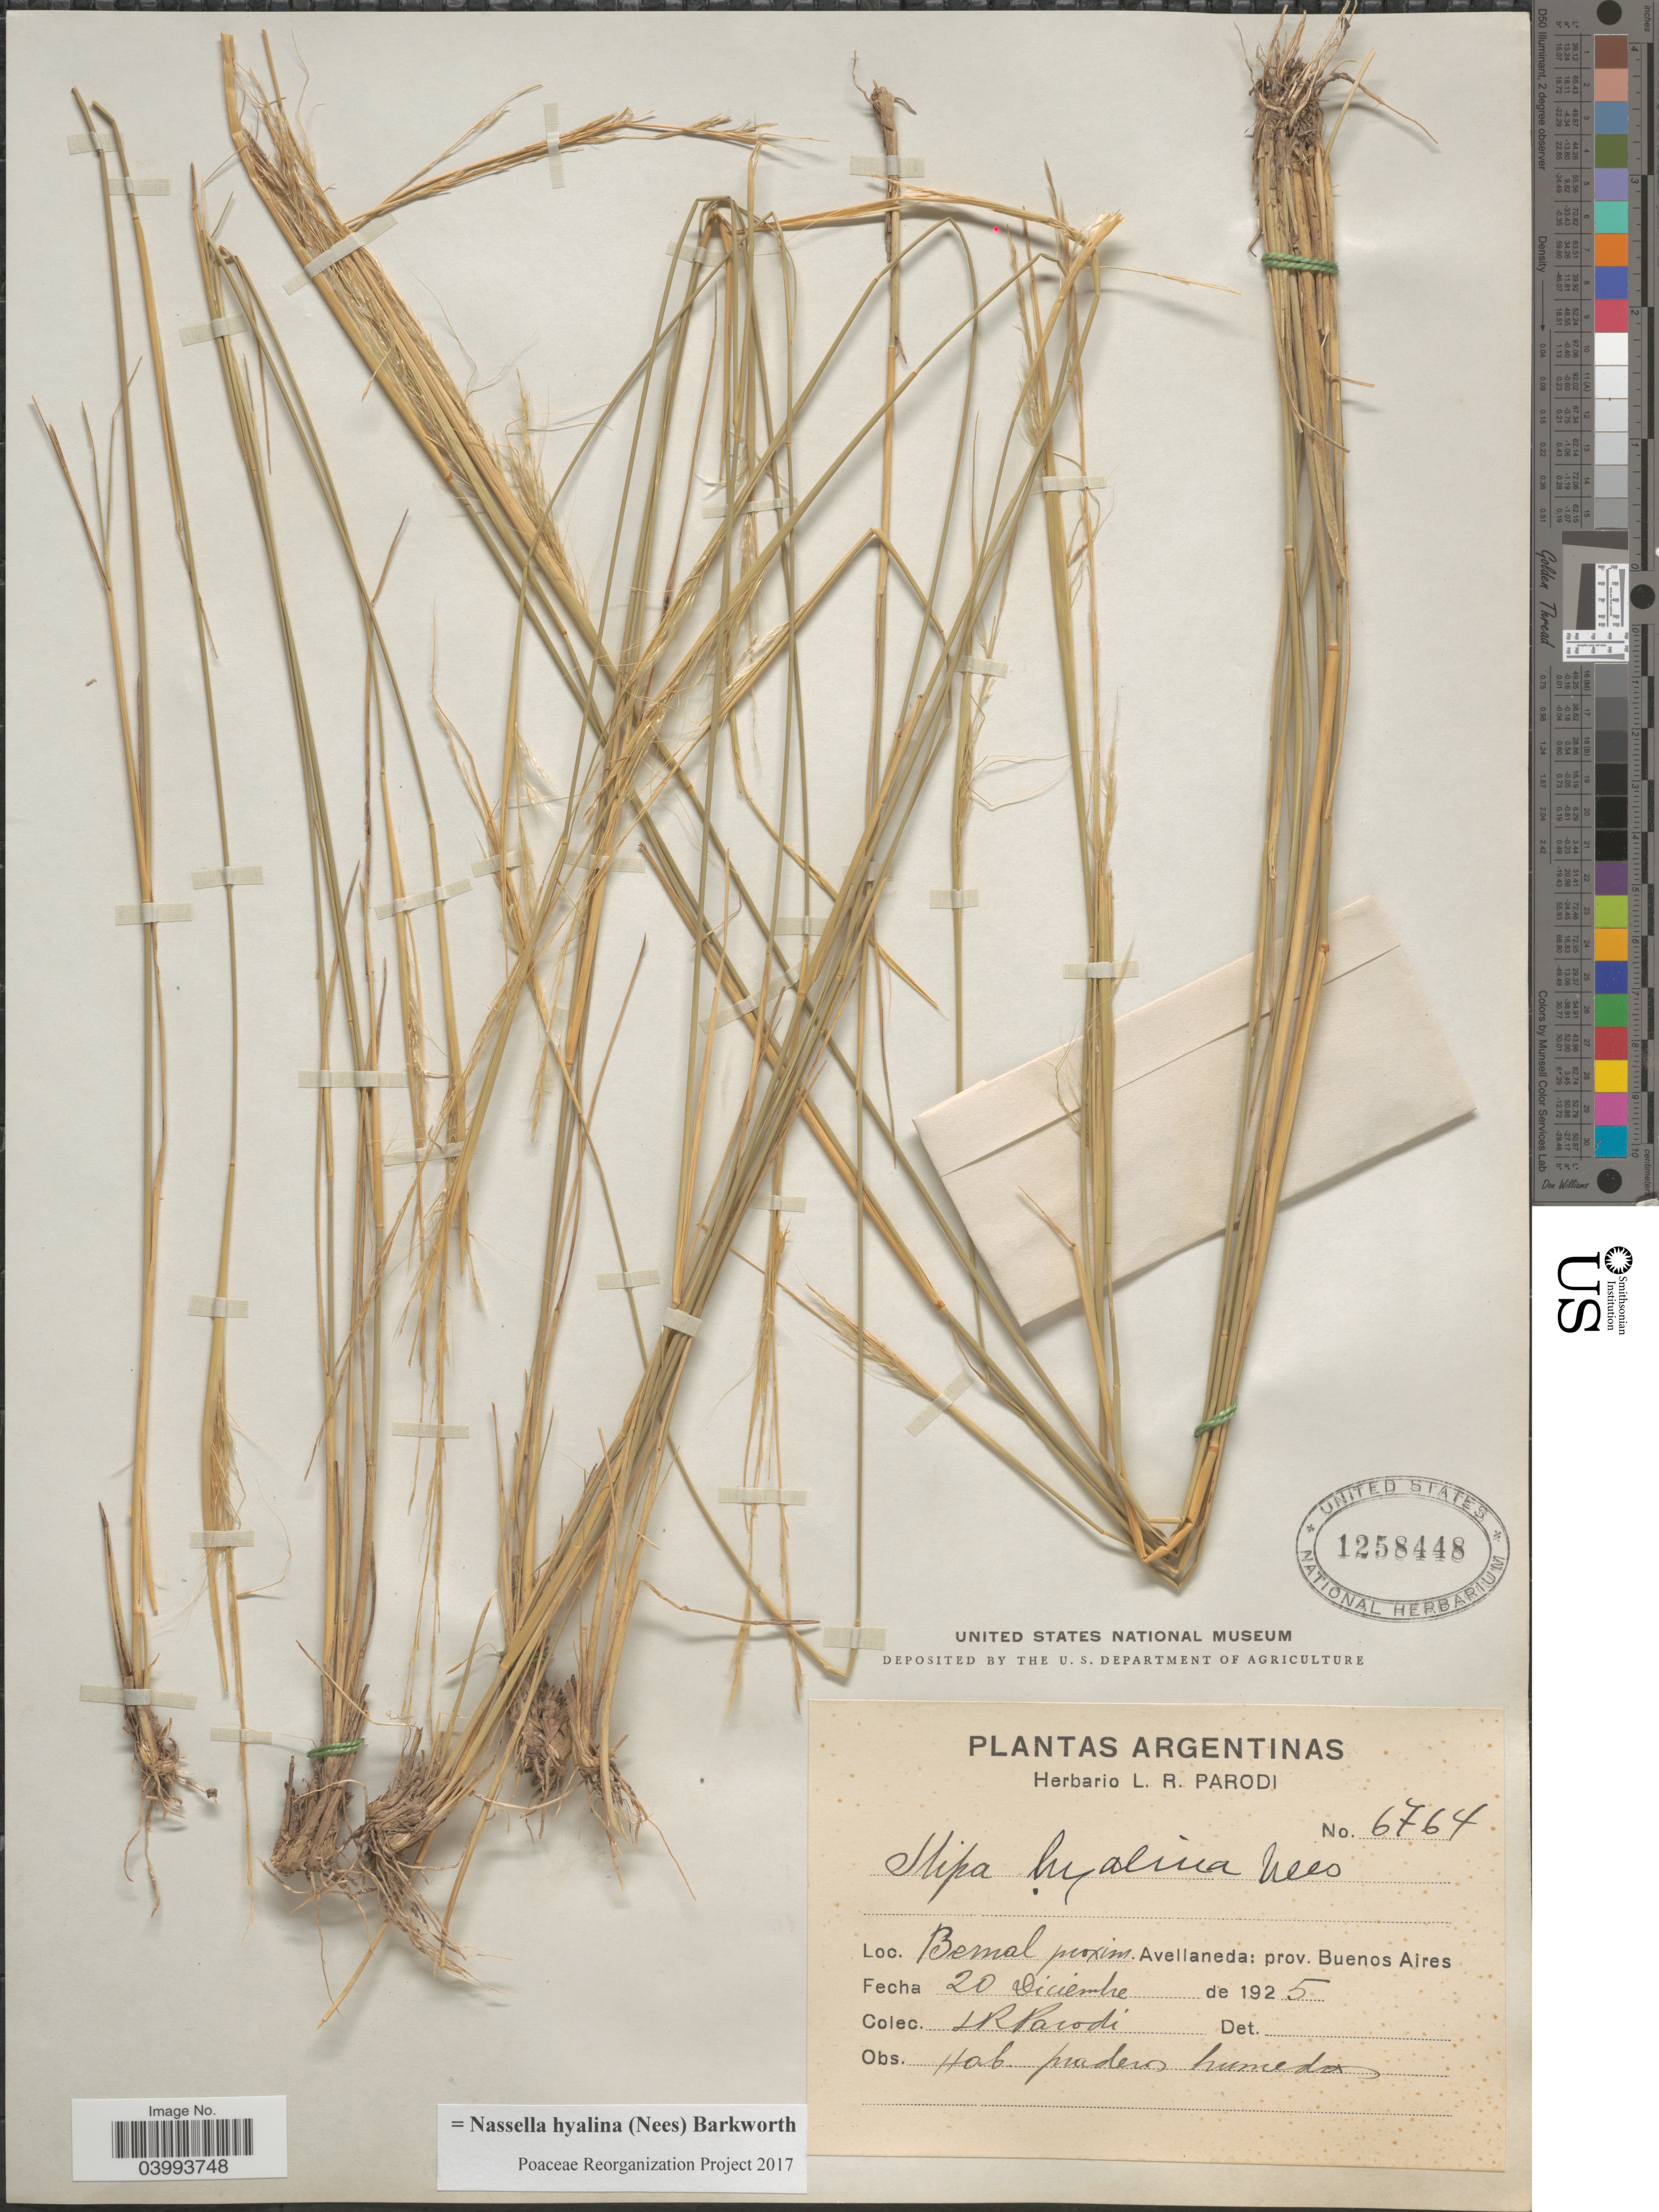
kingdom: Plantae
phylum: Tracheophyta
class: Liliopsida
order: Poales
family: Poaceae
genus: Nassella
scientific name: Nassella hyalina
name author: (Nees) Barkworth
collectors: L. R. Parodi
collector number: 6764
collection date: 1925-12-20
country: Argentina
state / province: Buenos Aires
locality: Bernal proxim. Avellaneda.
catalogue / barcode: US 1258448